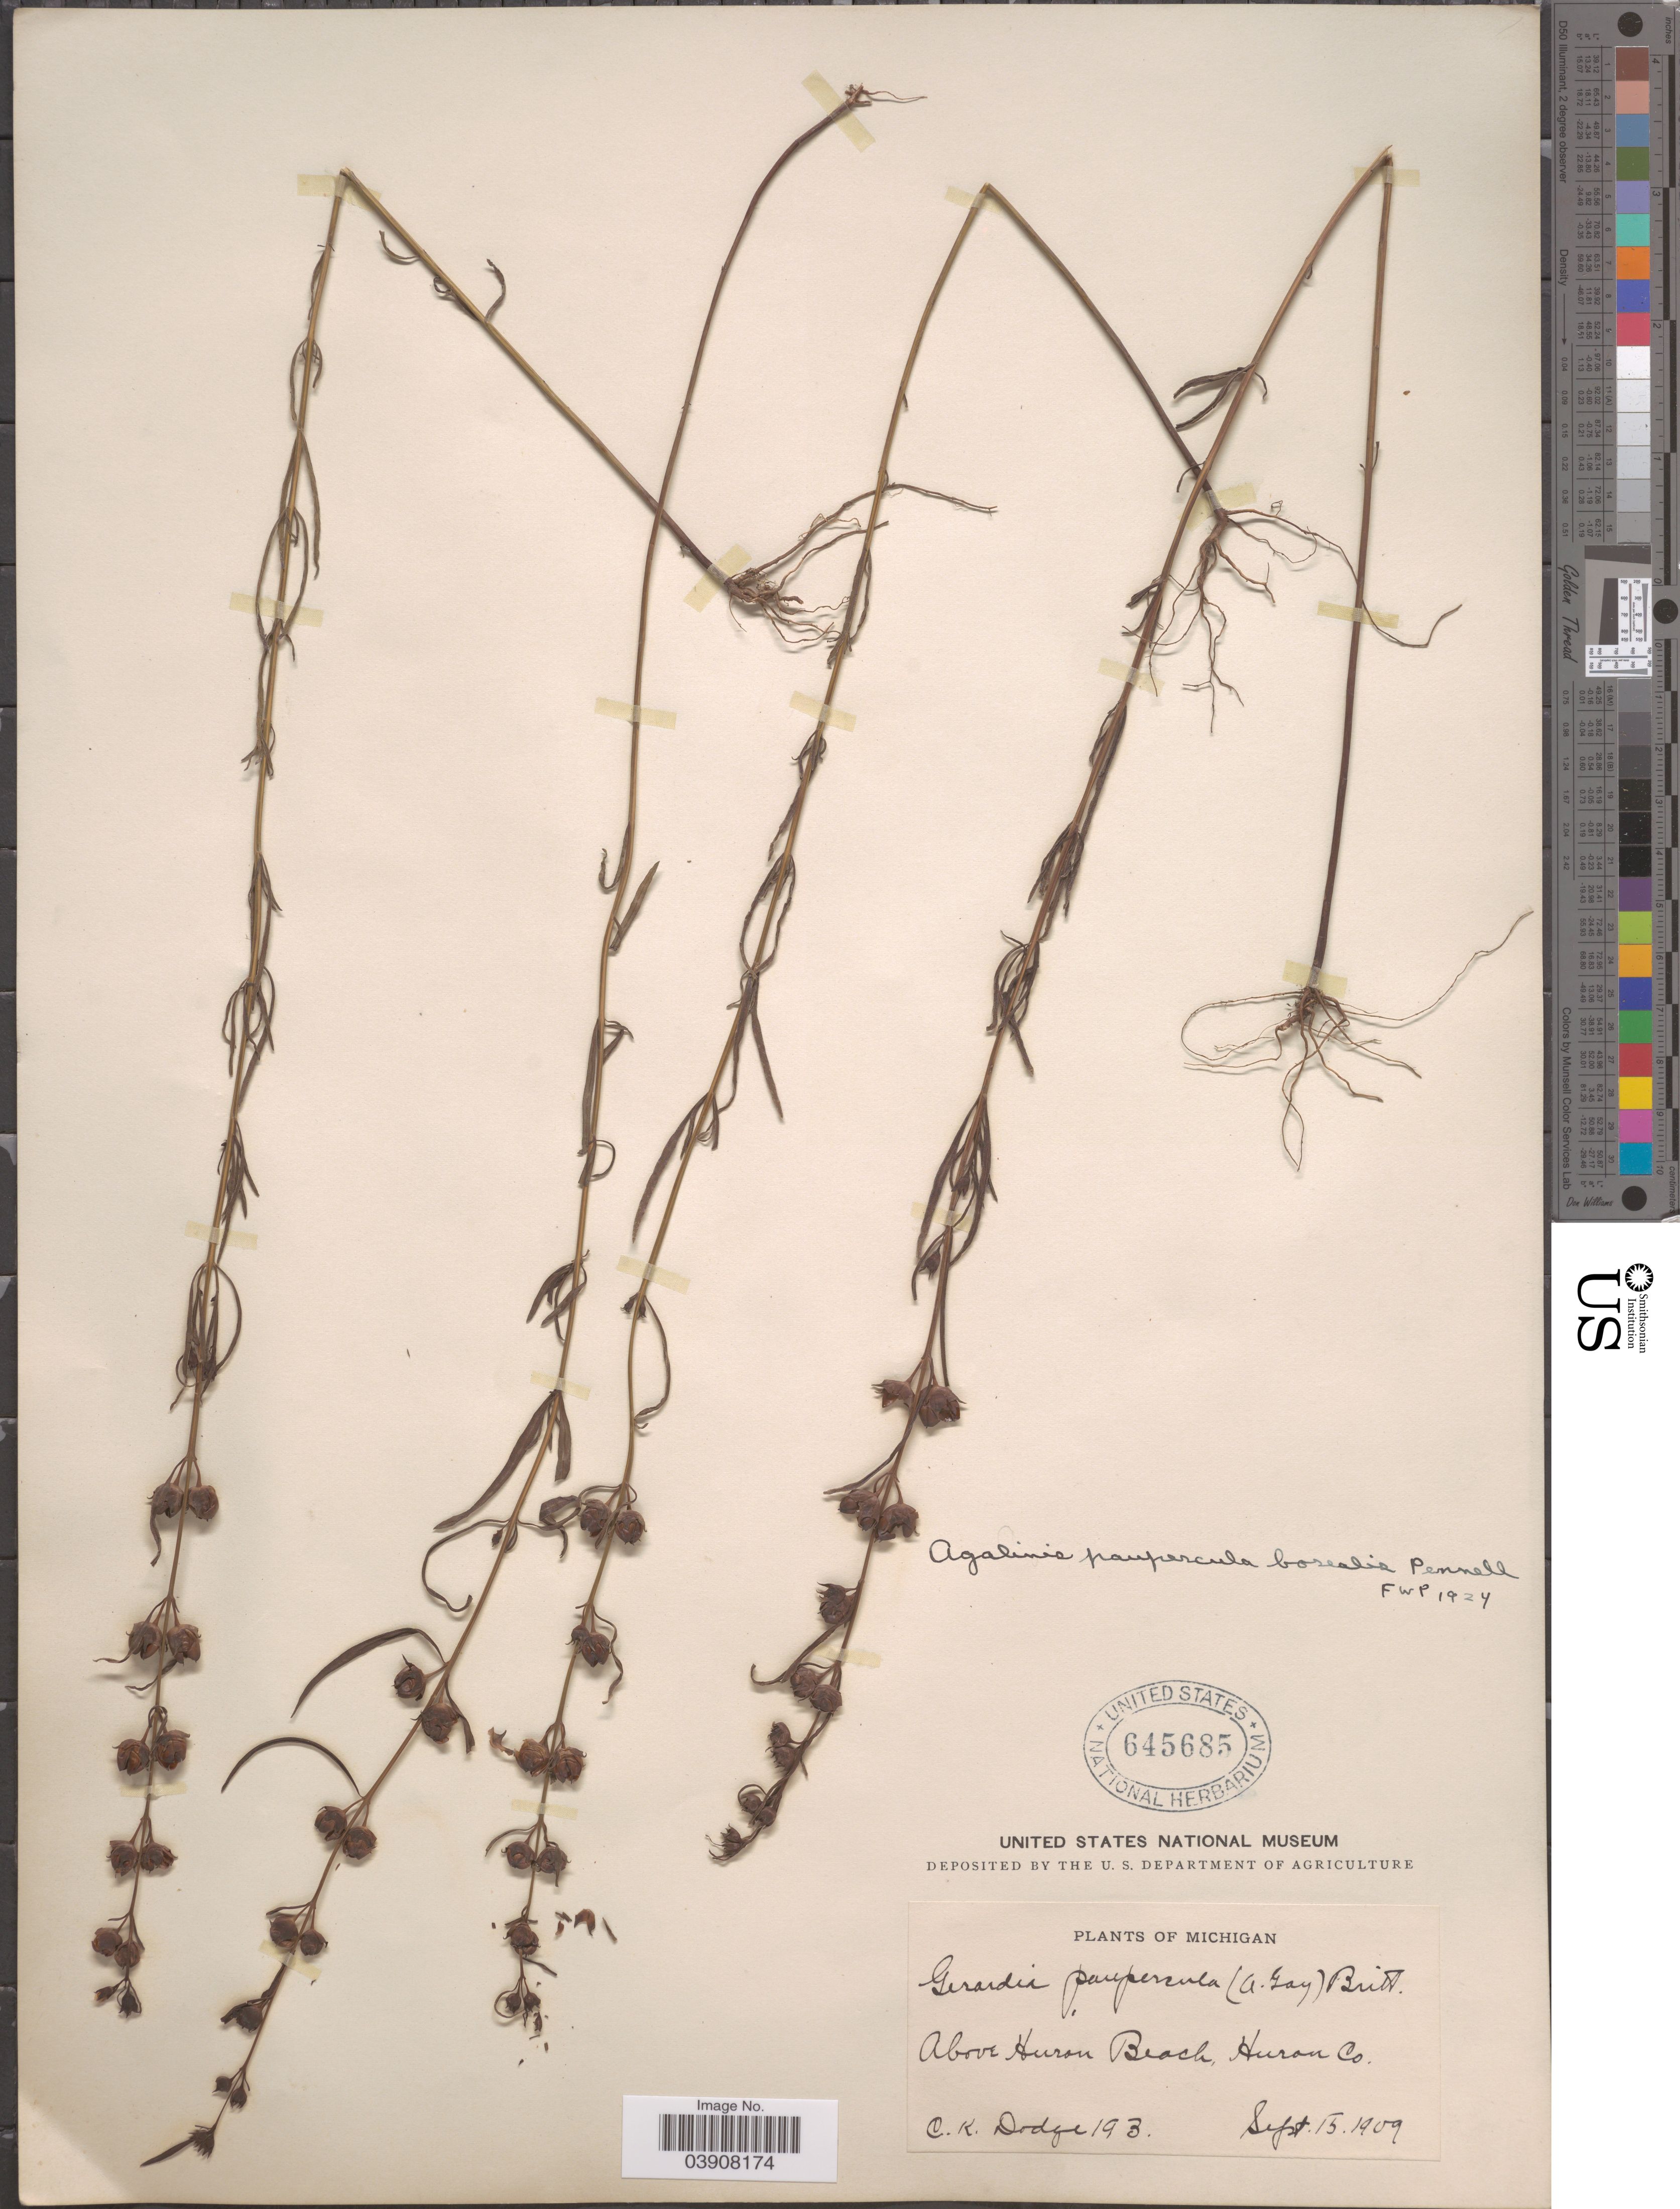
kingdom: Plantae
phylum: Tracheophyta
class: Magnoliopsida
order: Lamiales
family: Orobanchaceae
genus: Agalinis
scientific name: Agalinis paupercula var. borealis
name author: Pennell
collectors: C. Dodge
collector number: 193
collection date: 1909-09-15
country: United States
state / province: Michigan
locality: Above Huron Beach, Huron Co.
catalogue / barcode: US 645685